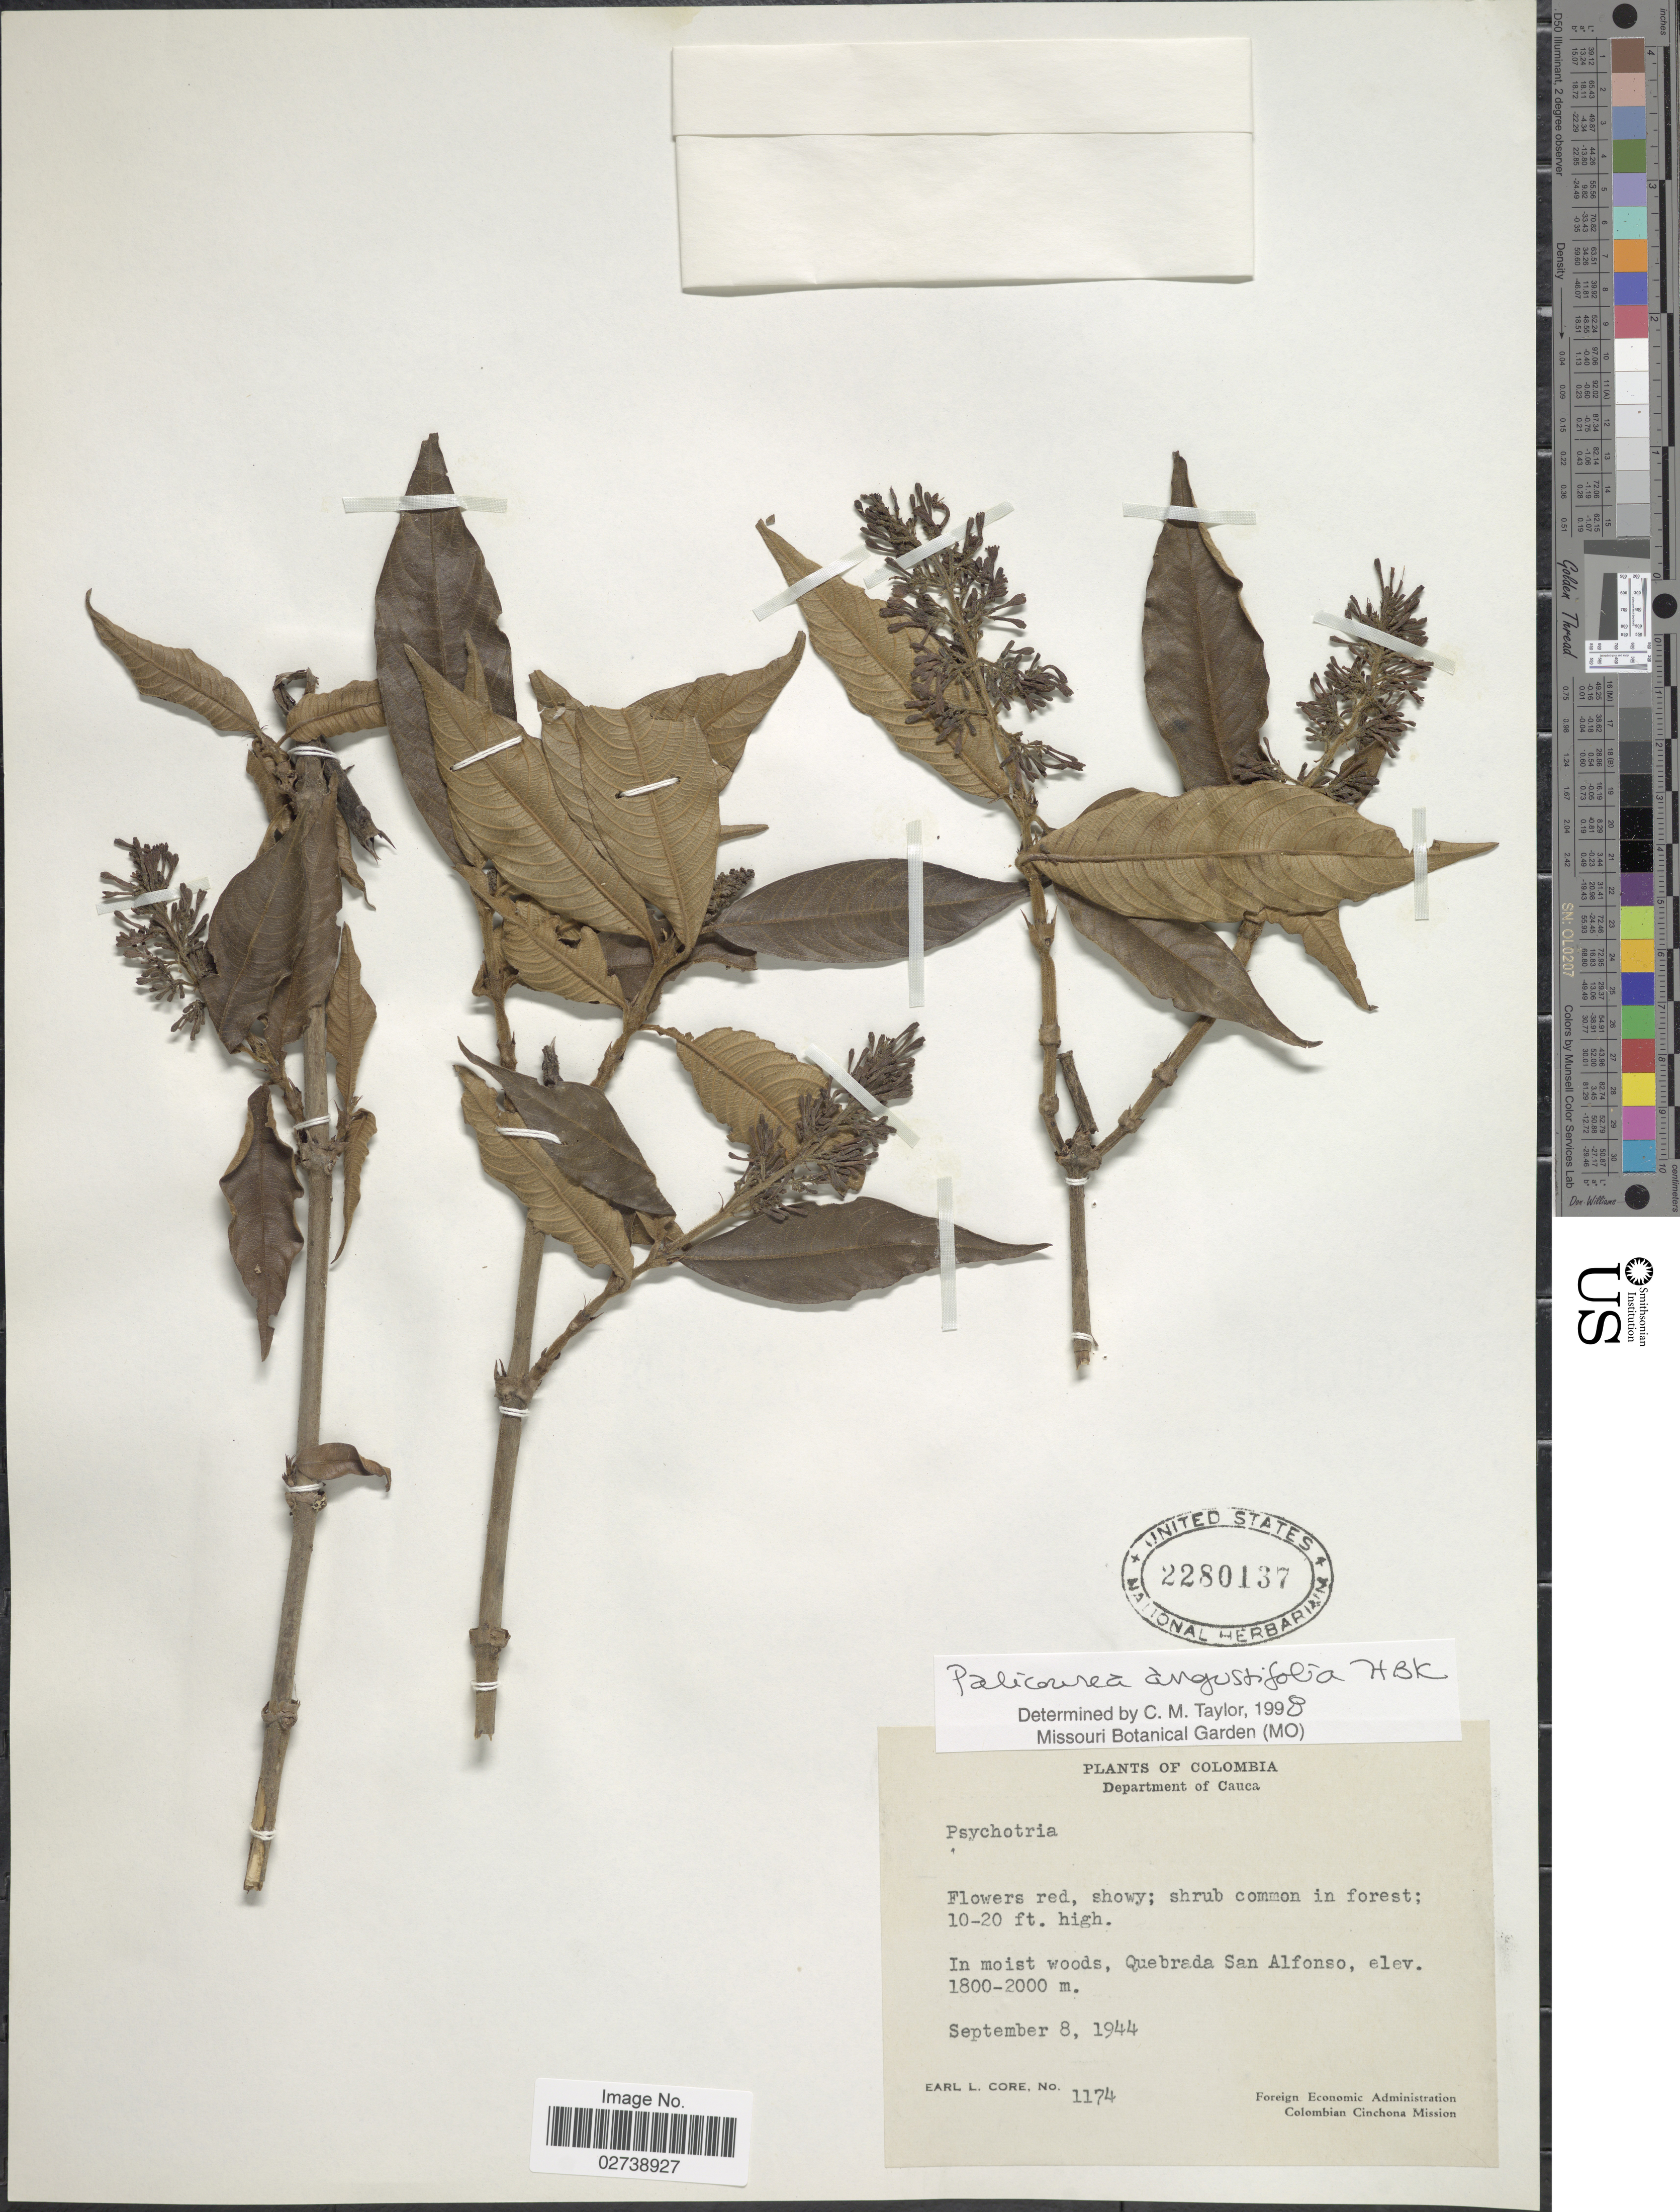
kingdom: Plantae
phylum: Tracheophyta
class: Magnoliopsida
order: Gentianales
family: Rubiaceae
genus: Palicourea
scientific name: Palicourea angustifolia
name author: Kunth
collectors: E. L. Core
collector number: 1174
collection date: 1944-09-08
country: Colombia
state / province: Cauca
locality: Department of Cauca. In moist woods, Quebrada San Alfonso.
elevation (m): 1800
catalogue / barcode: US 2280137